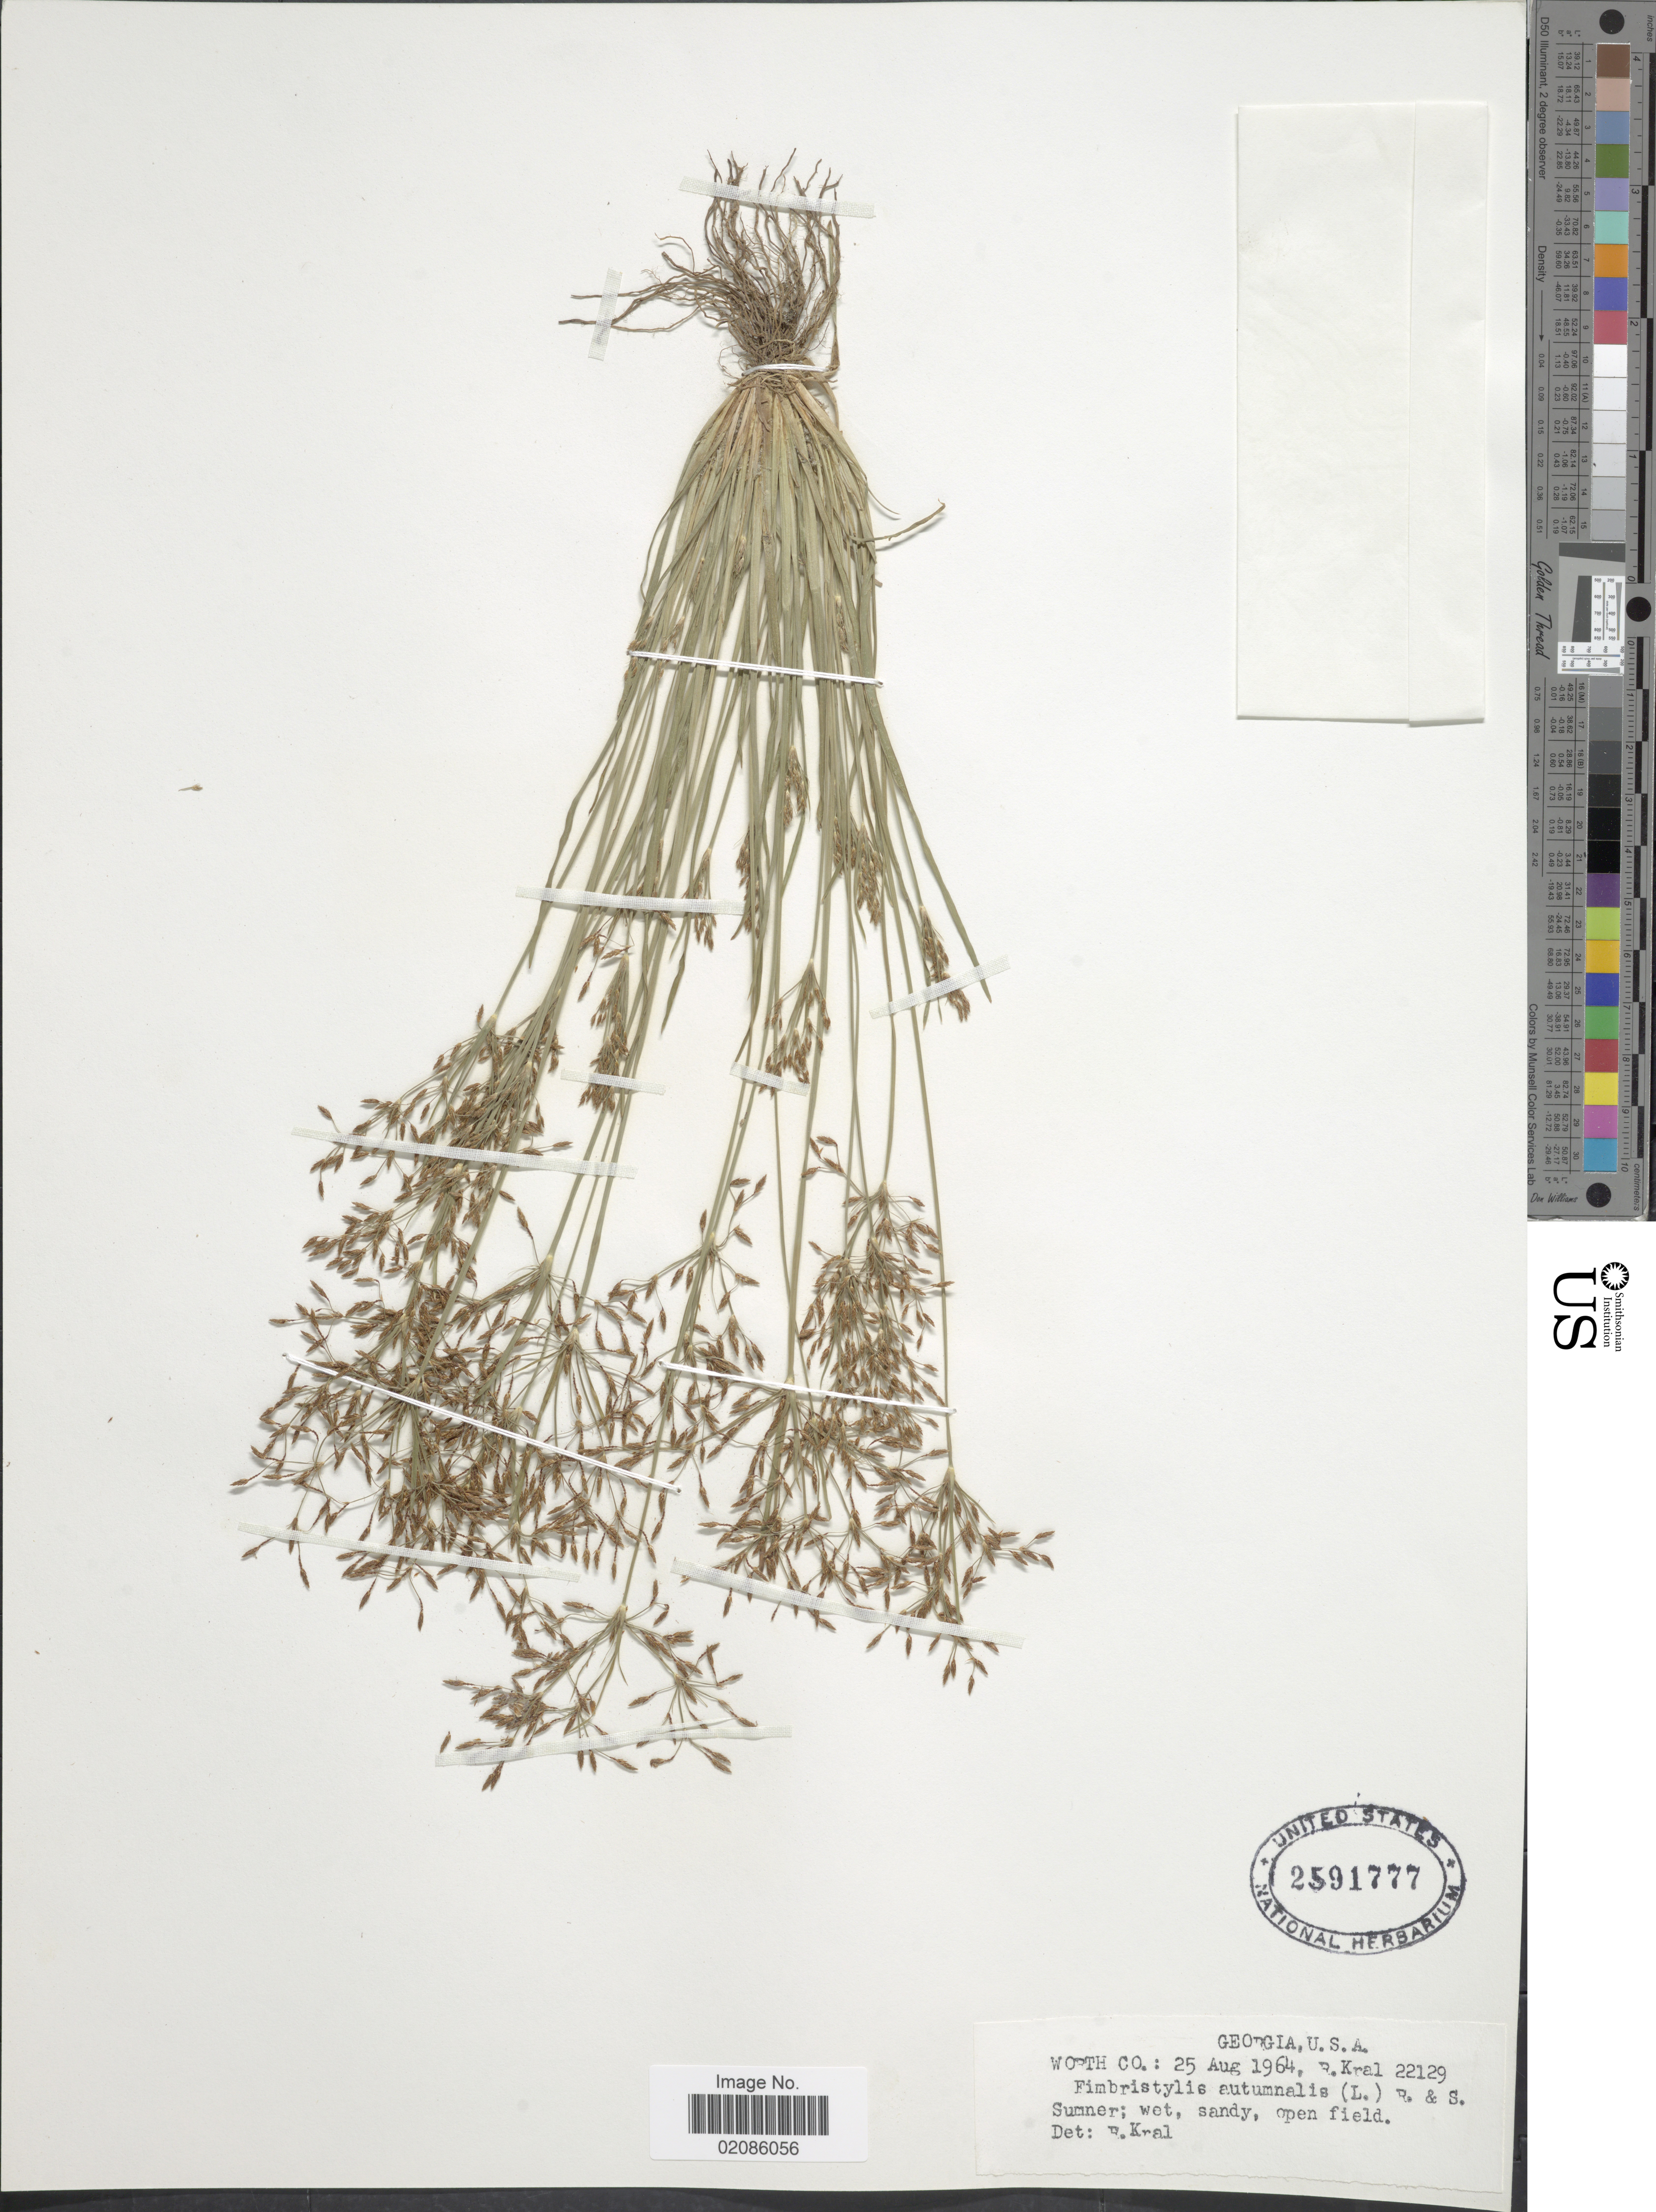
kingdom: Plantae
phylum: Tracheophyta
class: Liliopsida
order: Poales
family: Cyperaceae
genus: Fimbristylis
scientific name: Fimbristylis autumnalis (L.) Roem. & Schult.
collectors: R. Kral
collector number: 22129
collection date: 1964-08-25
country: United States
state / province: Georgia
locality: Worth Co. Sumner: wet, sandy, open field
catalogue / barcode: US 2591777